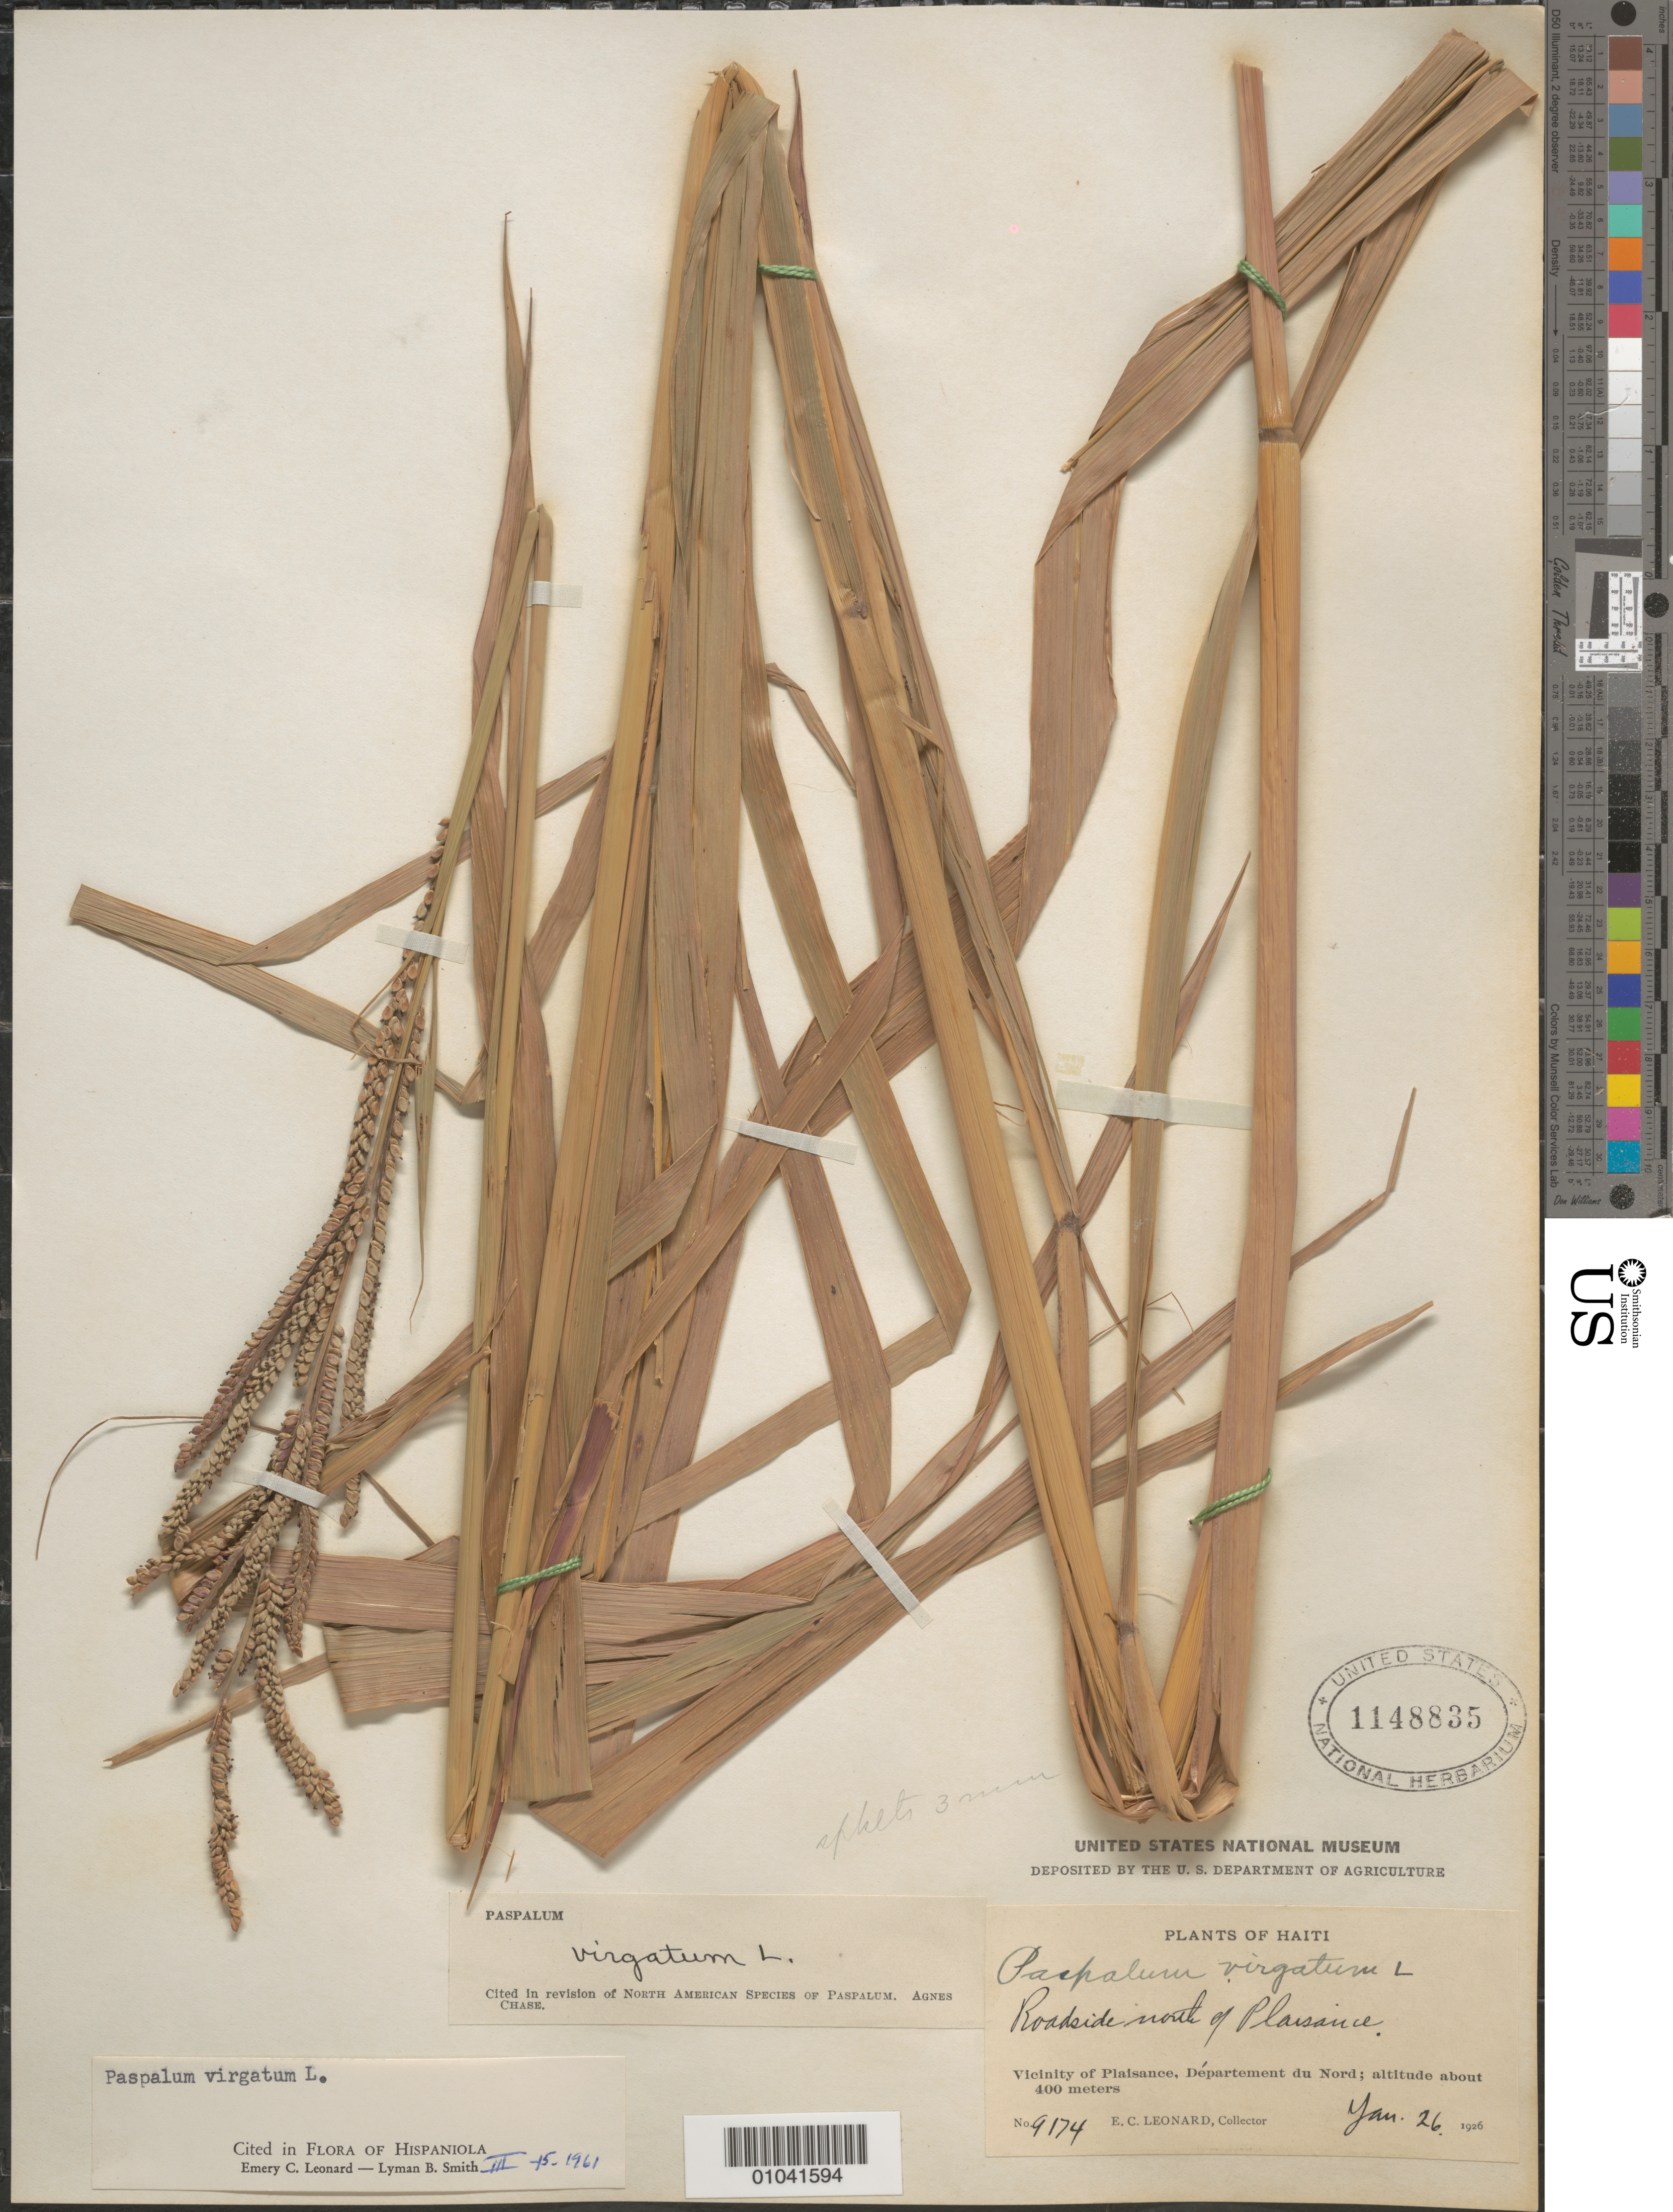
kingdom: Plantae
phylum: Tracheophyta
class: Liliopsida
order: Poales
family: Poaceae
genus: Paspalum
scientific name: Paspalum virgatum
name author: L.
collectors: E. C. Leonard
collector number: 9174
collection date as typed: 26 Jan 1926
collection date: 1926-01-26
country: Haiti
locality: Roadside N of Plaisance, Departement du Nord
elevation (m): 400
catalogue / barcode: US 1148835